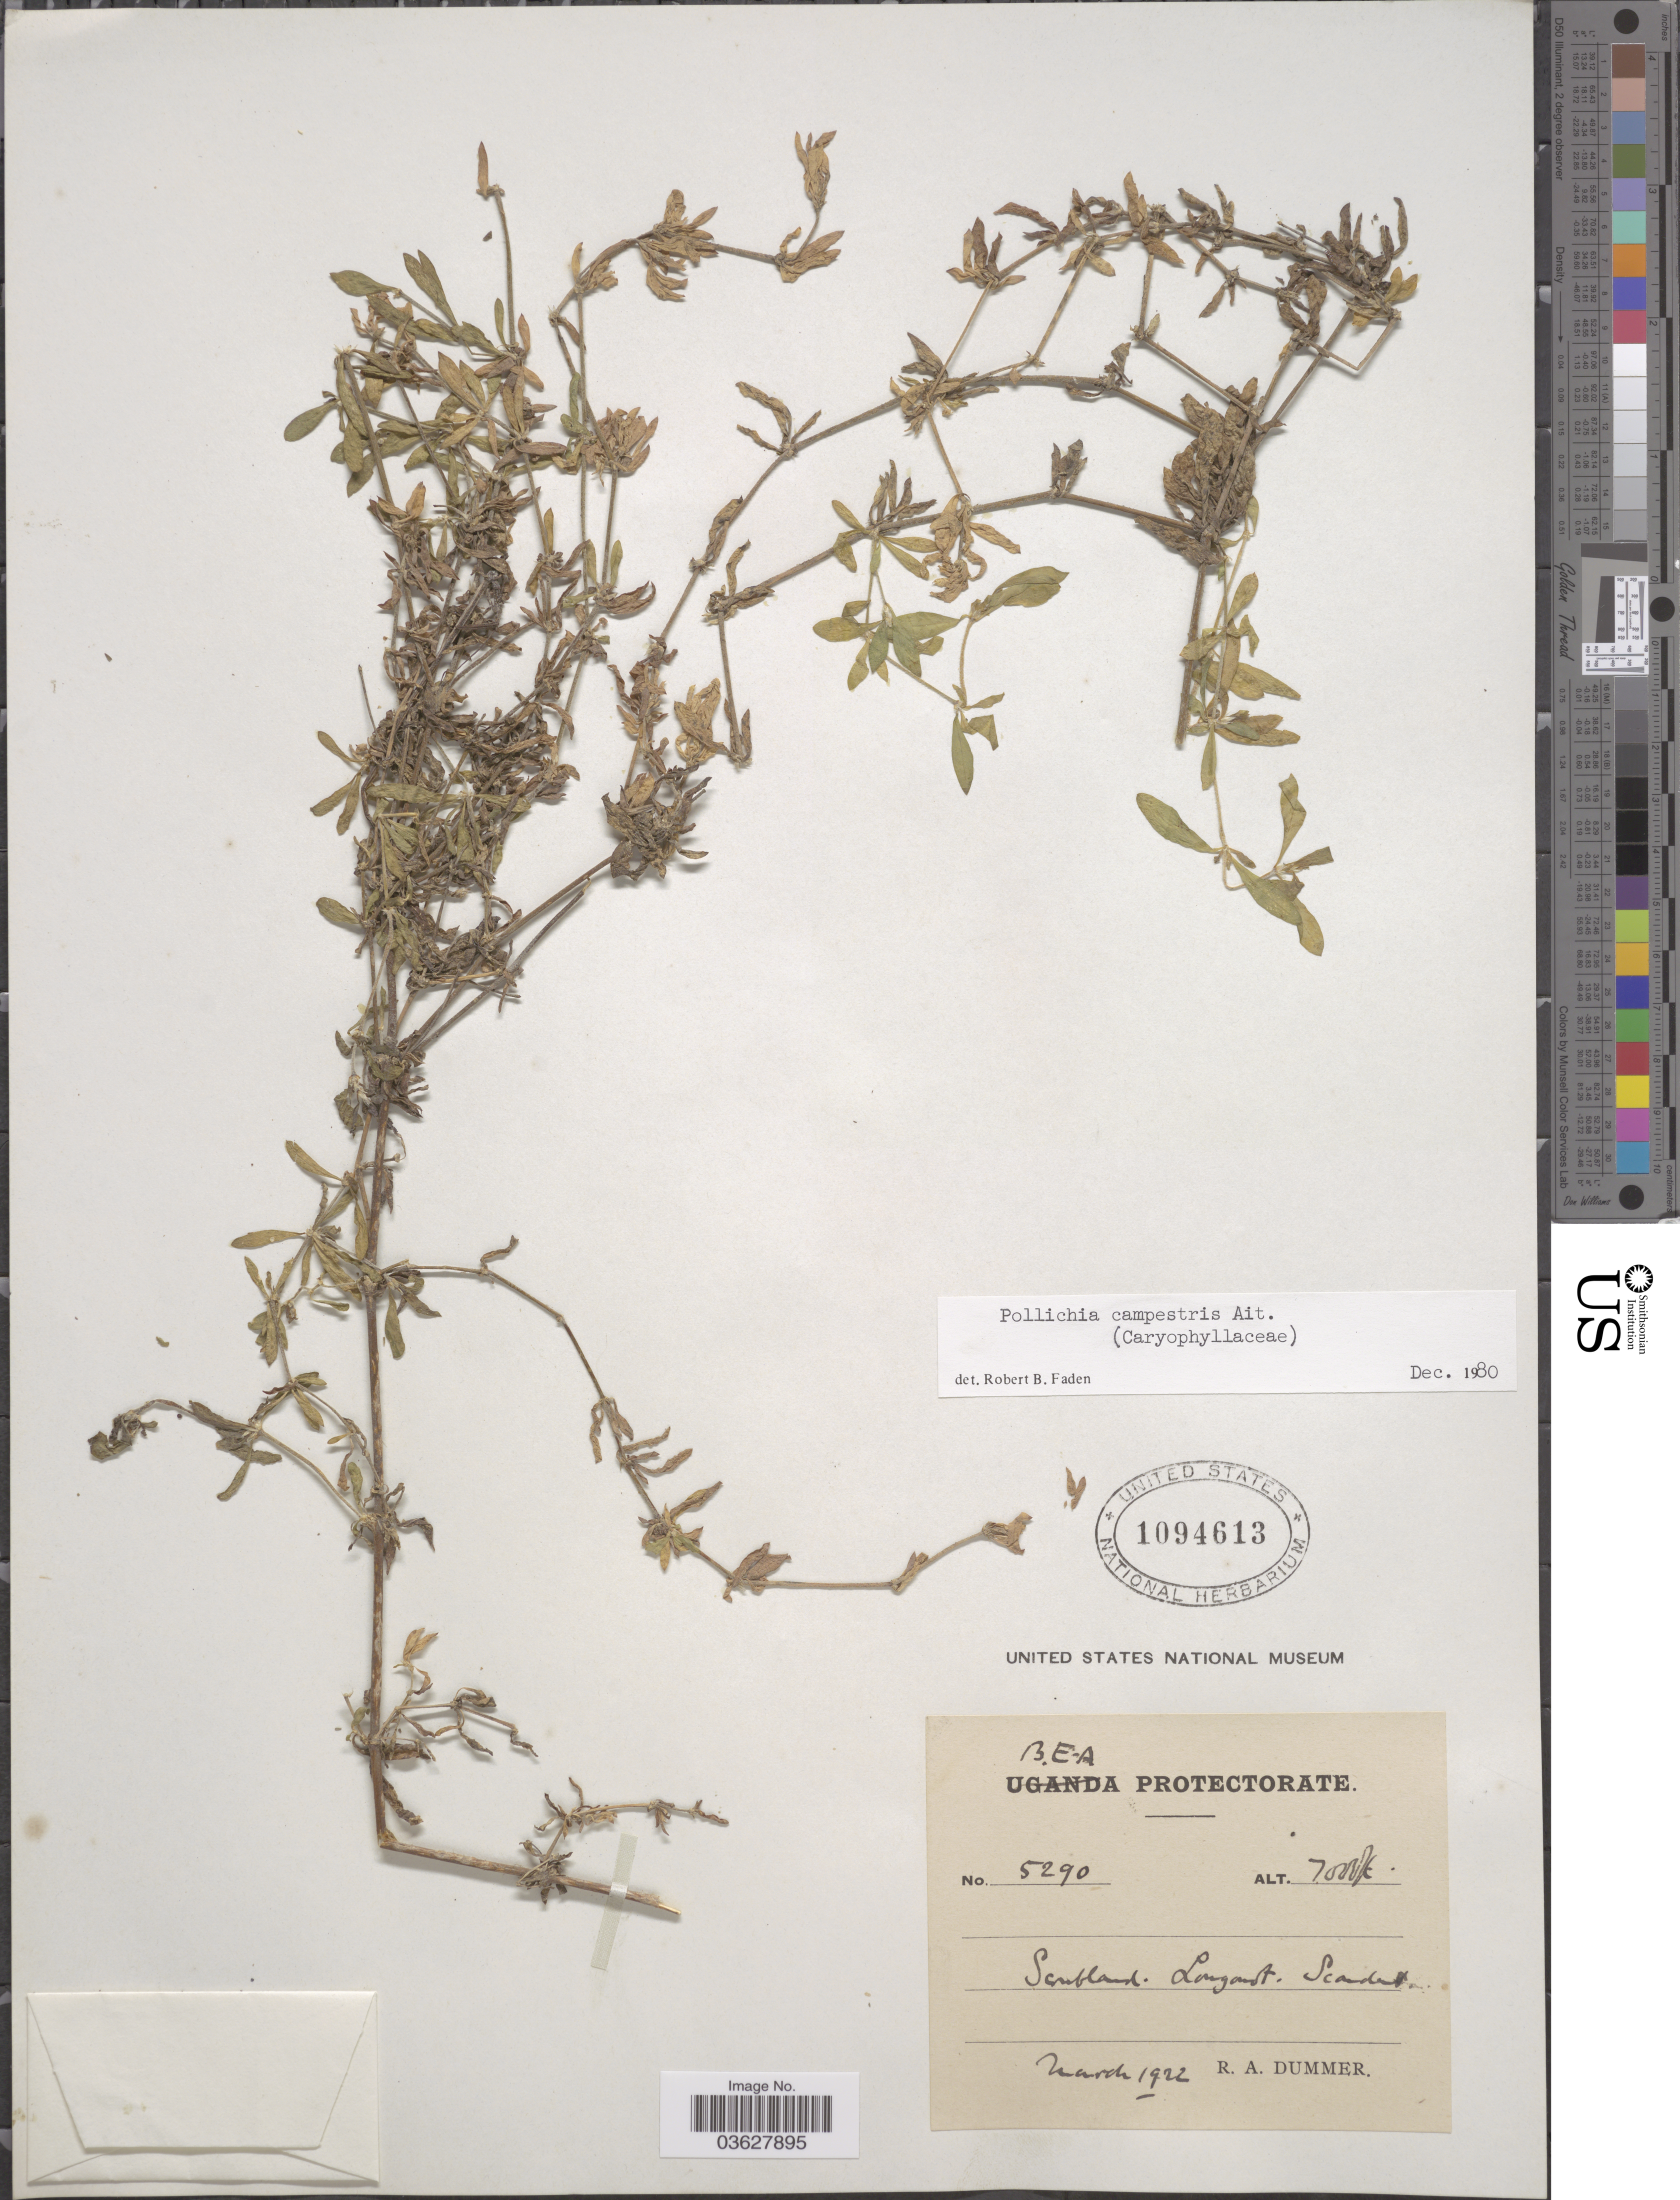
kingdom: Plantae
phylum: Tracheophyta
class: Magnoliopsida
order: Caryophyllales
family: Caryophyllaceae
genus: Pollichia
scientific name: Pollichia campestris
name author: Aiton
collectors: R. Dümmer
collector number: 5290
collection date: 1922-03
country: Kenya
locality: B. E. A. Protectorate. Longonot.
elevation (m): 2134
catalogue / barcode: US 1094613